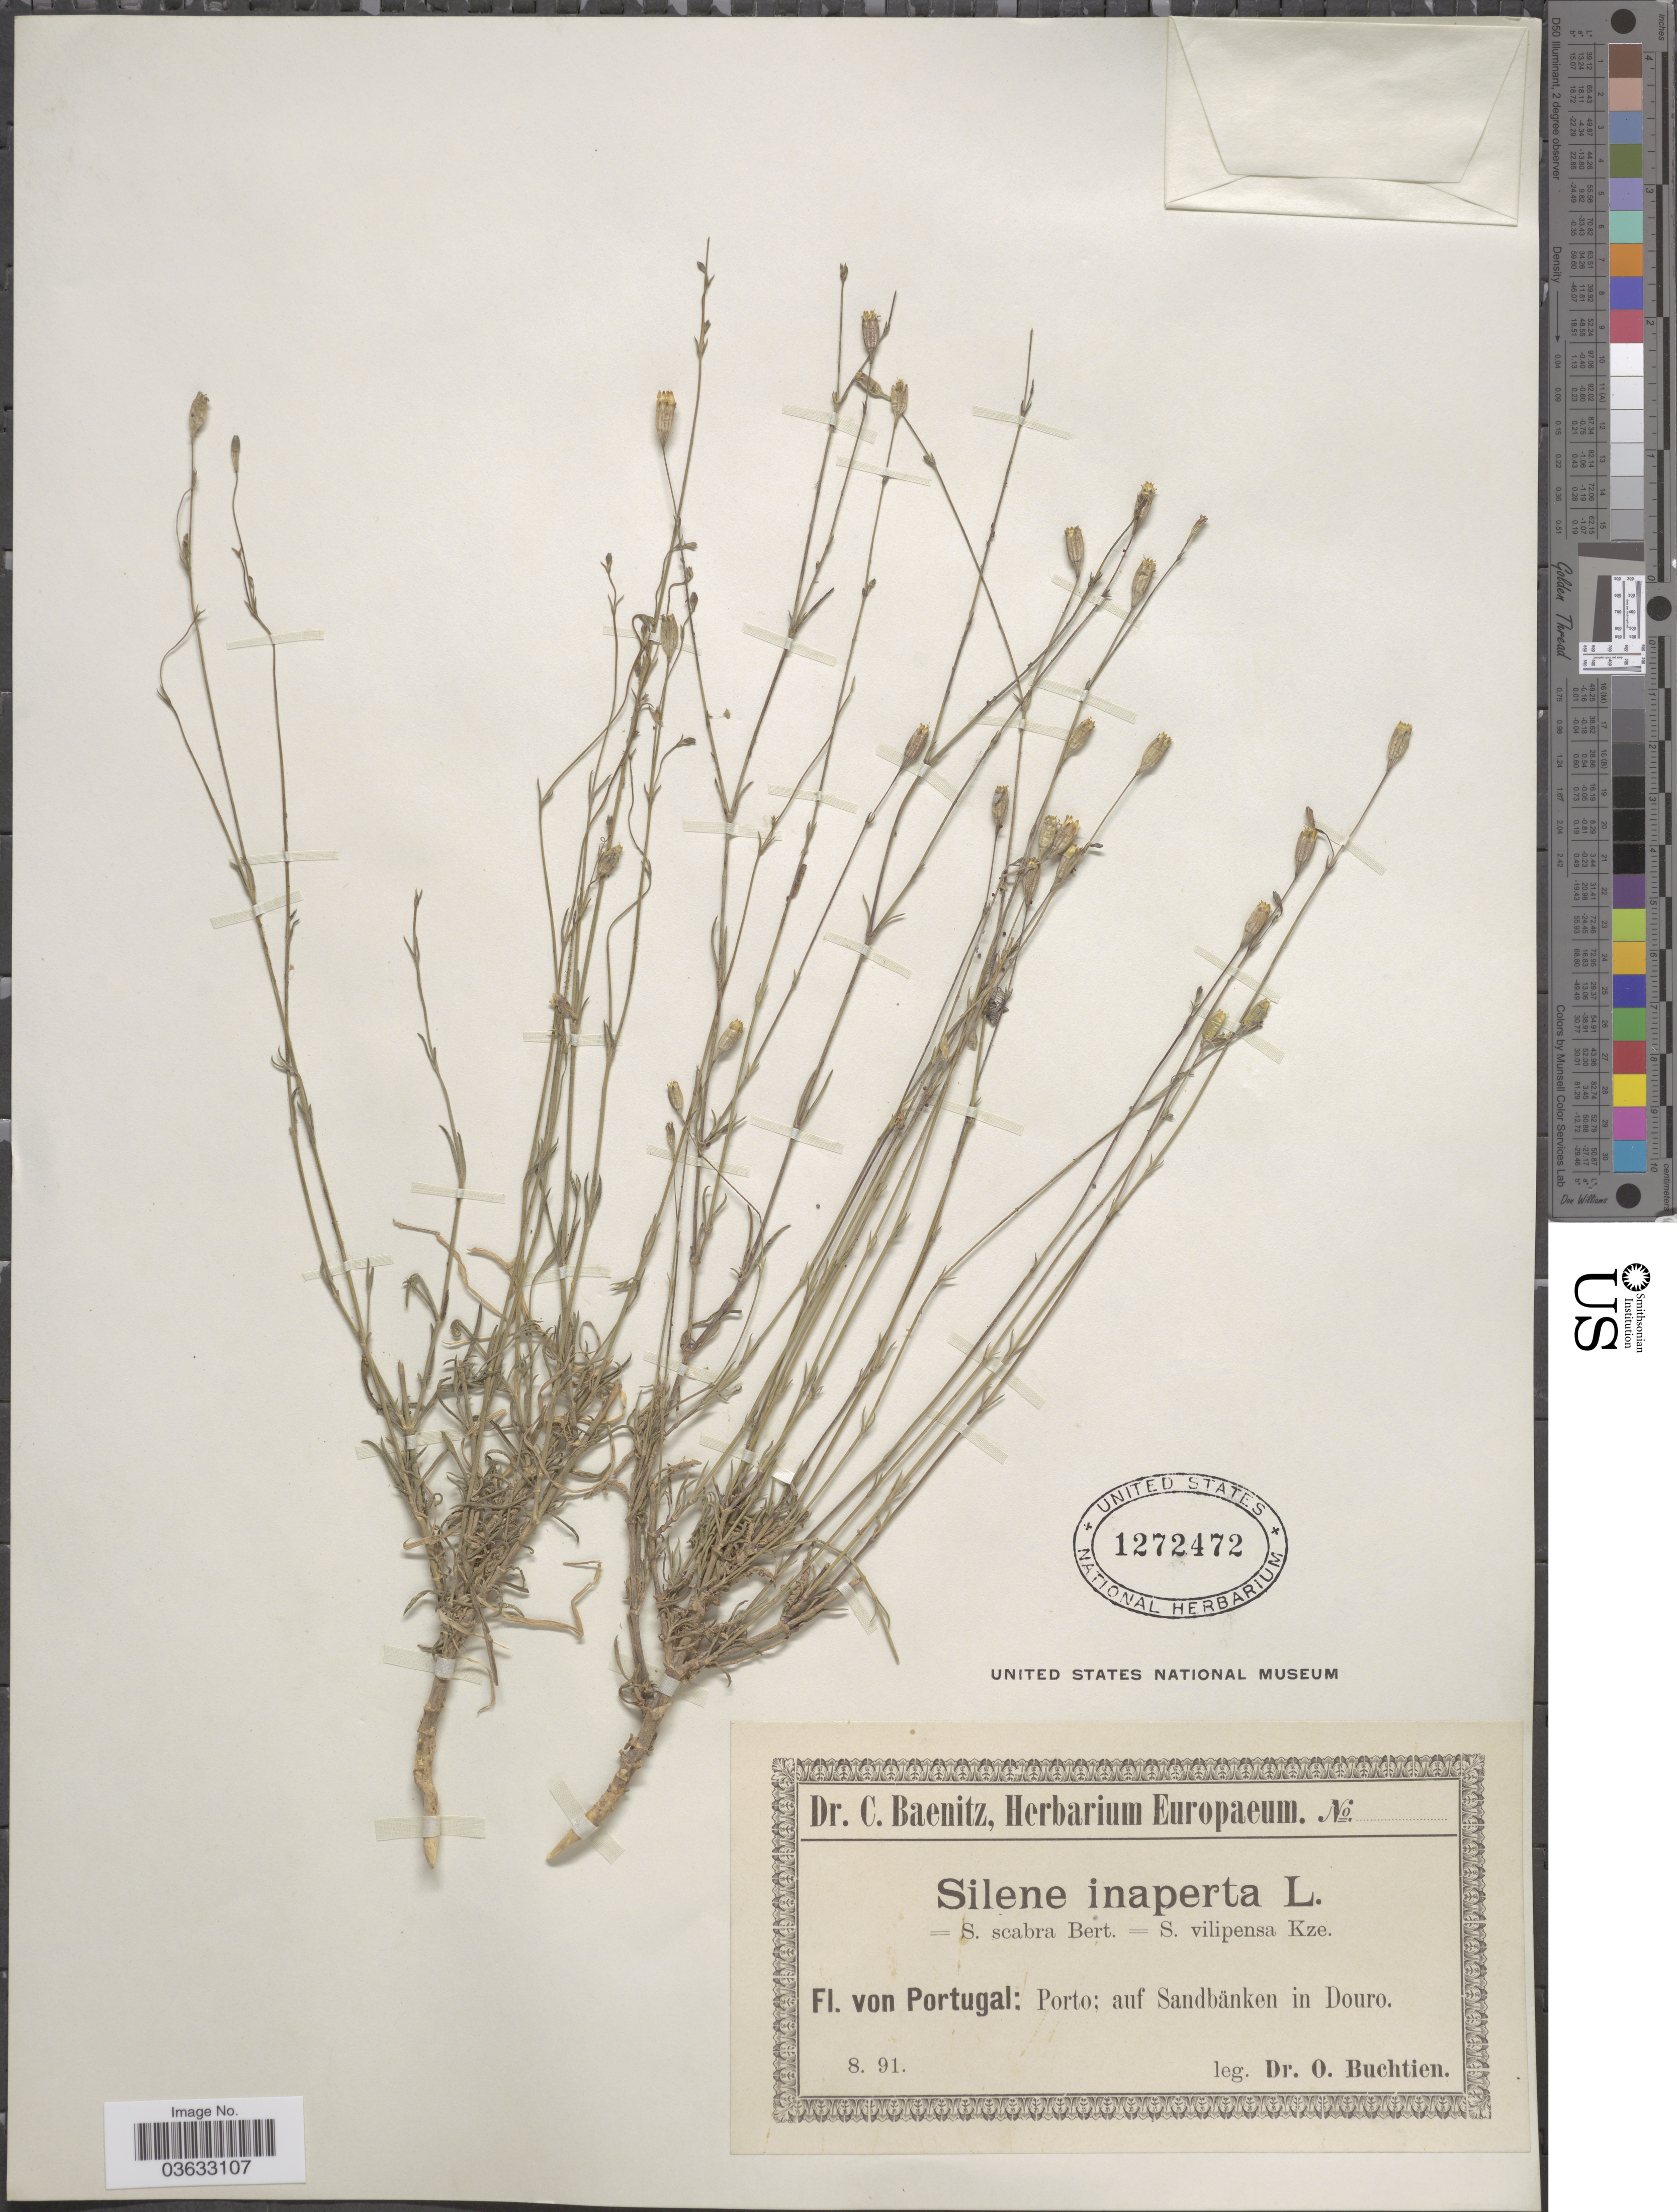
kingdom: Plantae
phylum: Tracheophyta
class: Magnoliopsida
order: Caryophyllales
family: Caryophyllaceae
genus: Silene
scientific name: Silene inaperta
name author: L.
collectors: O. Buchtien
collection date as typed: Transcribed d/m/y: /8/91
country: Portugal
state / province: Porto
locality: Auf Sandbänken in Douro.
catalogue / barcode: US 1272472